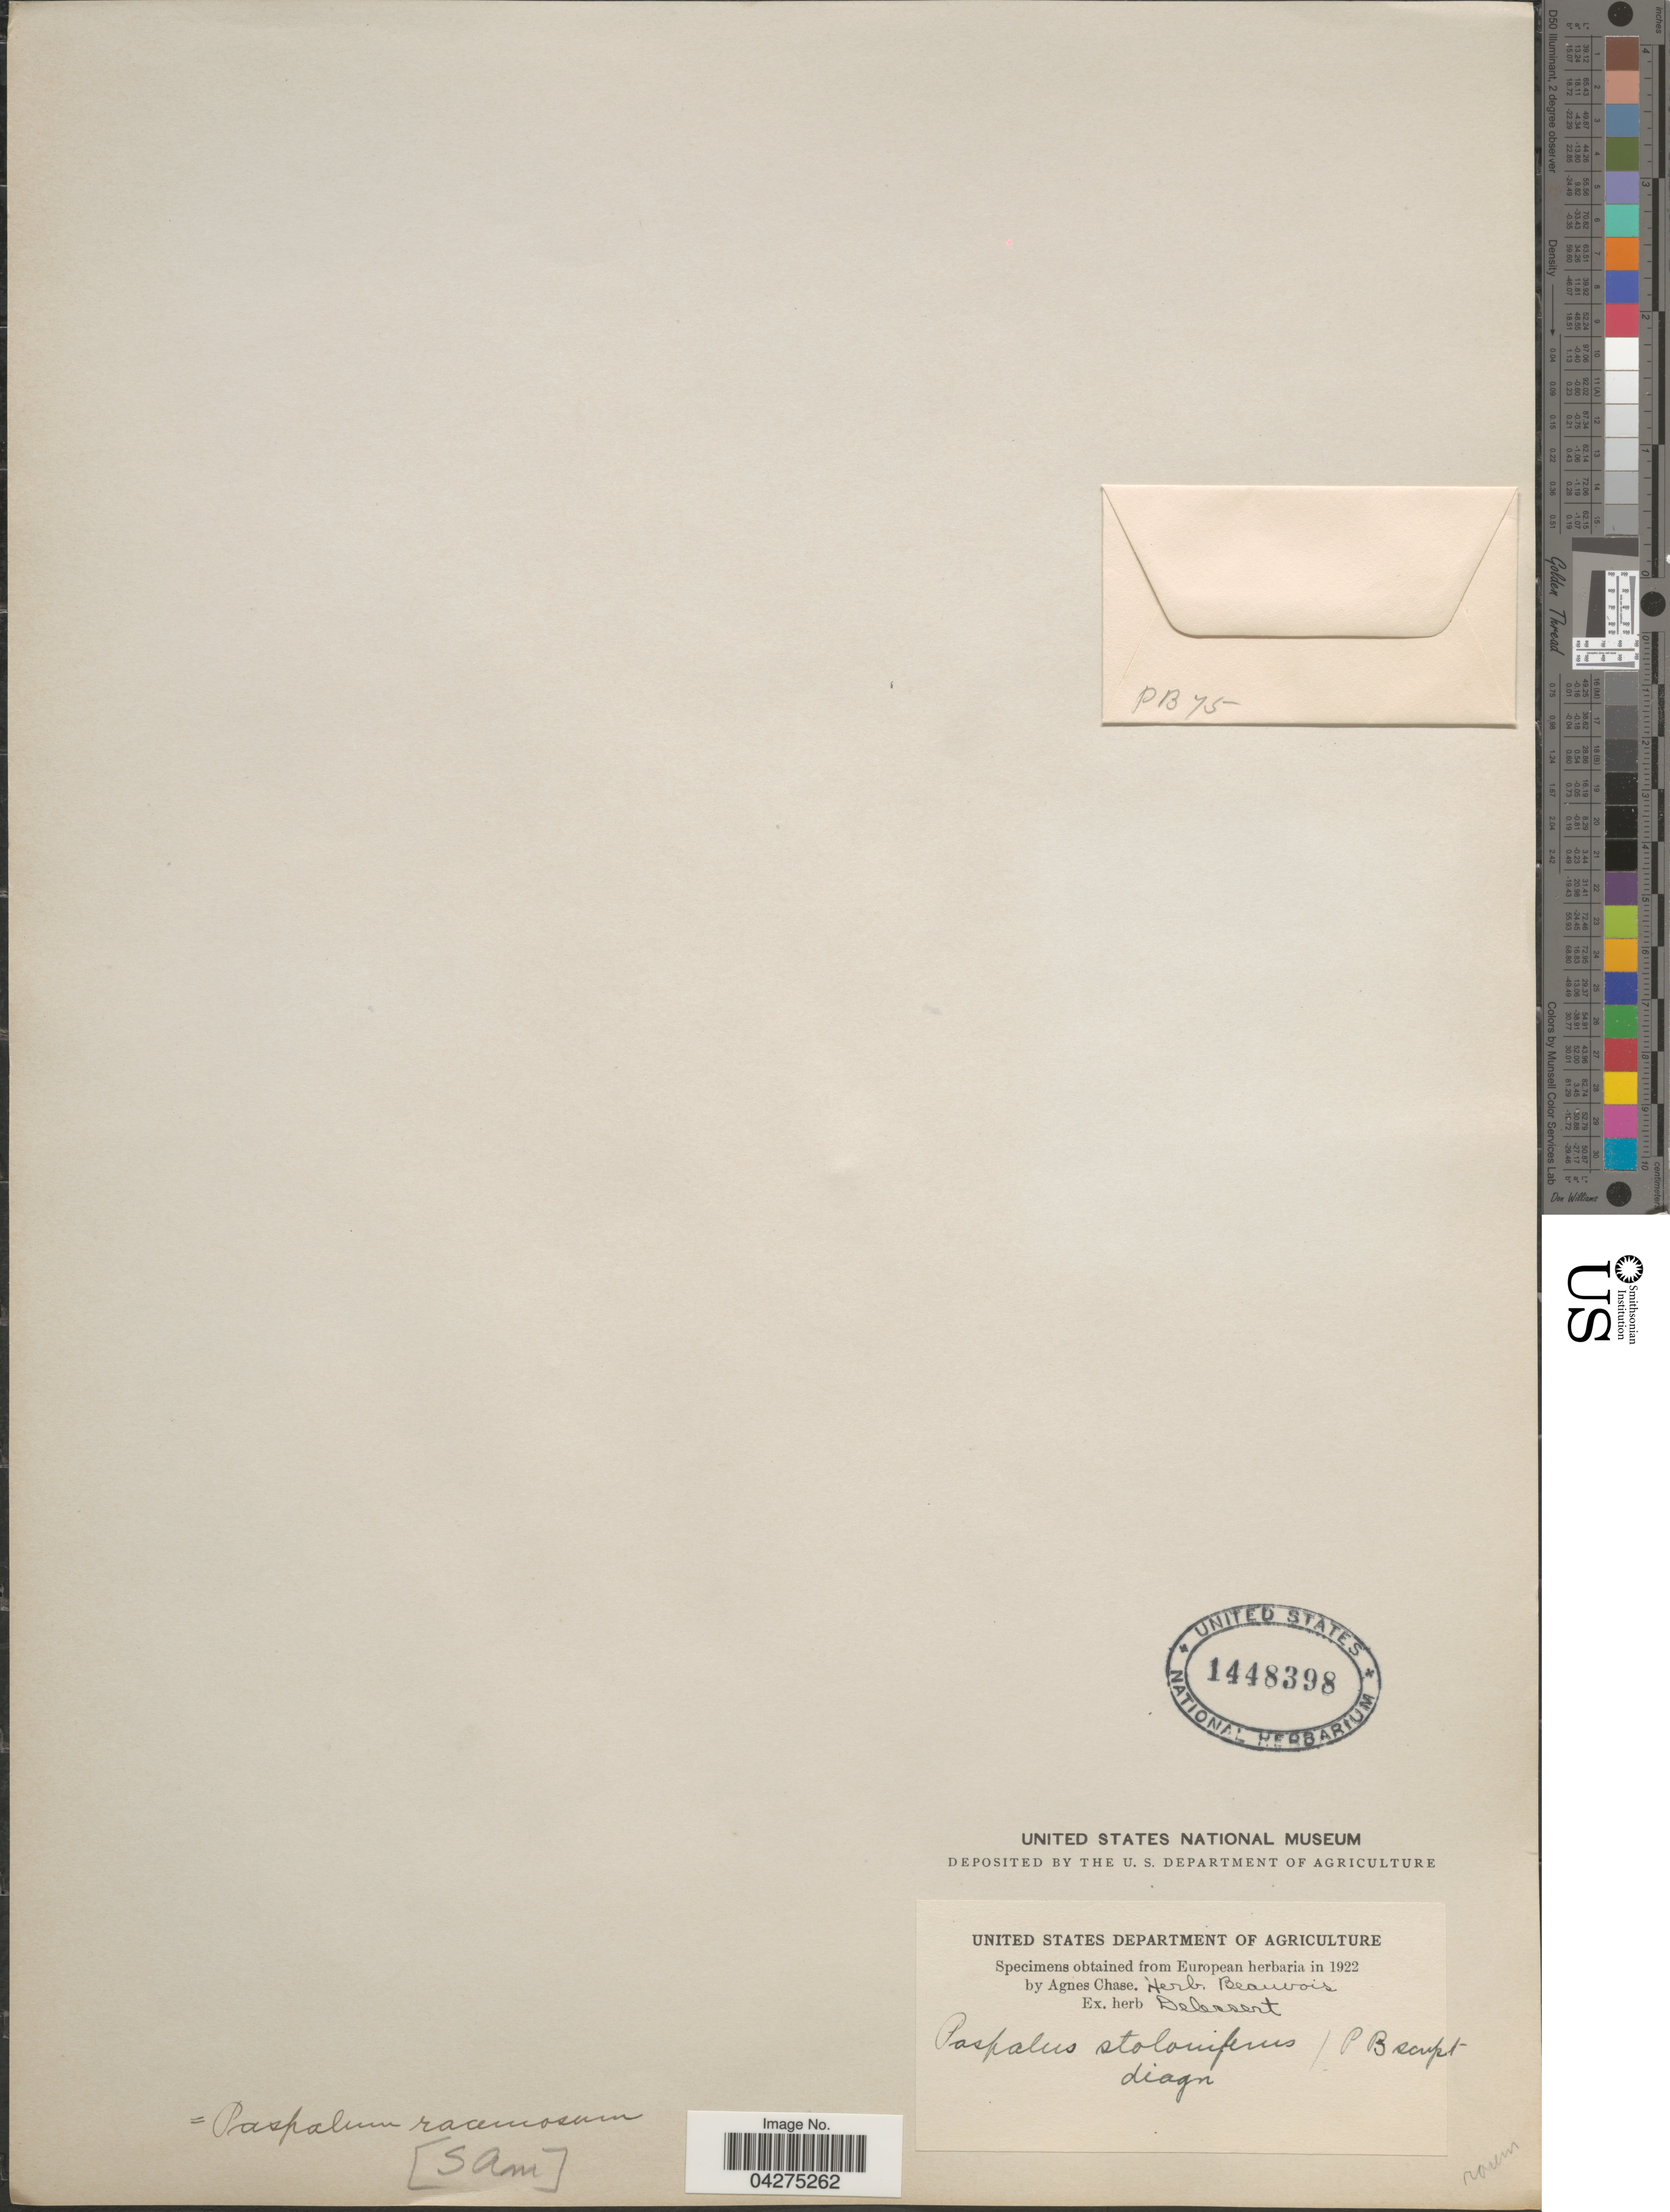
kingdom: Plantae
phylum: Tracheophyta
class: Liliopsida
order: Poales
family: Poaceae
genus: Paspalum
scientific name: Paspalum racemosum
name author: Lam.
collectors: ex herb. Delessert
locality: S. Am.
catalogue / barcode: US 1448398